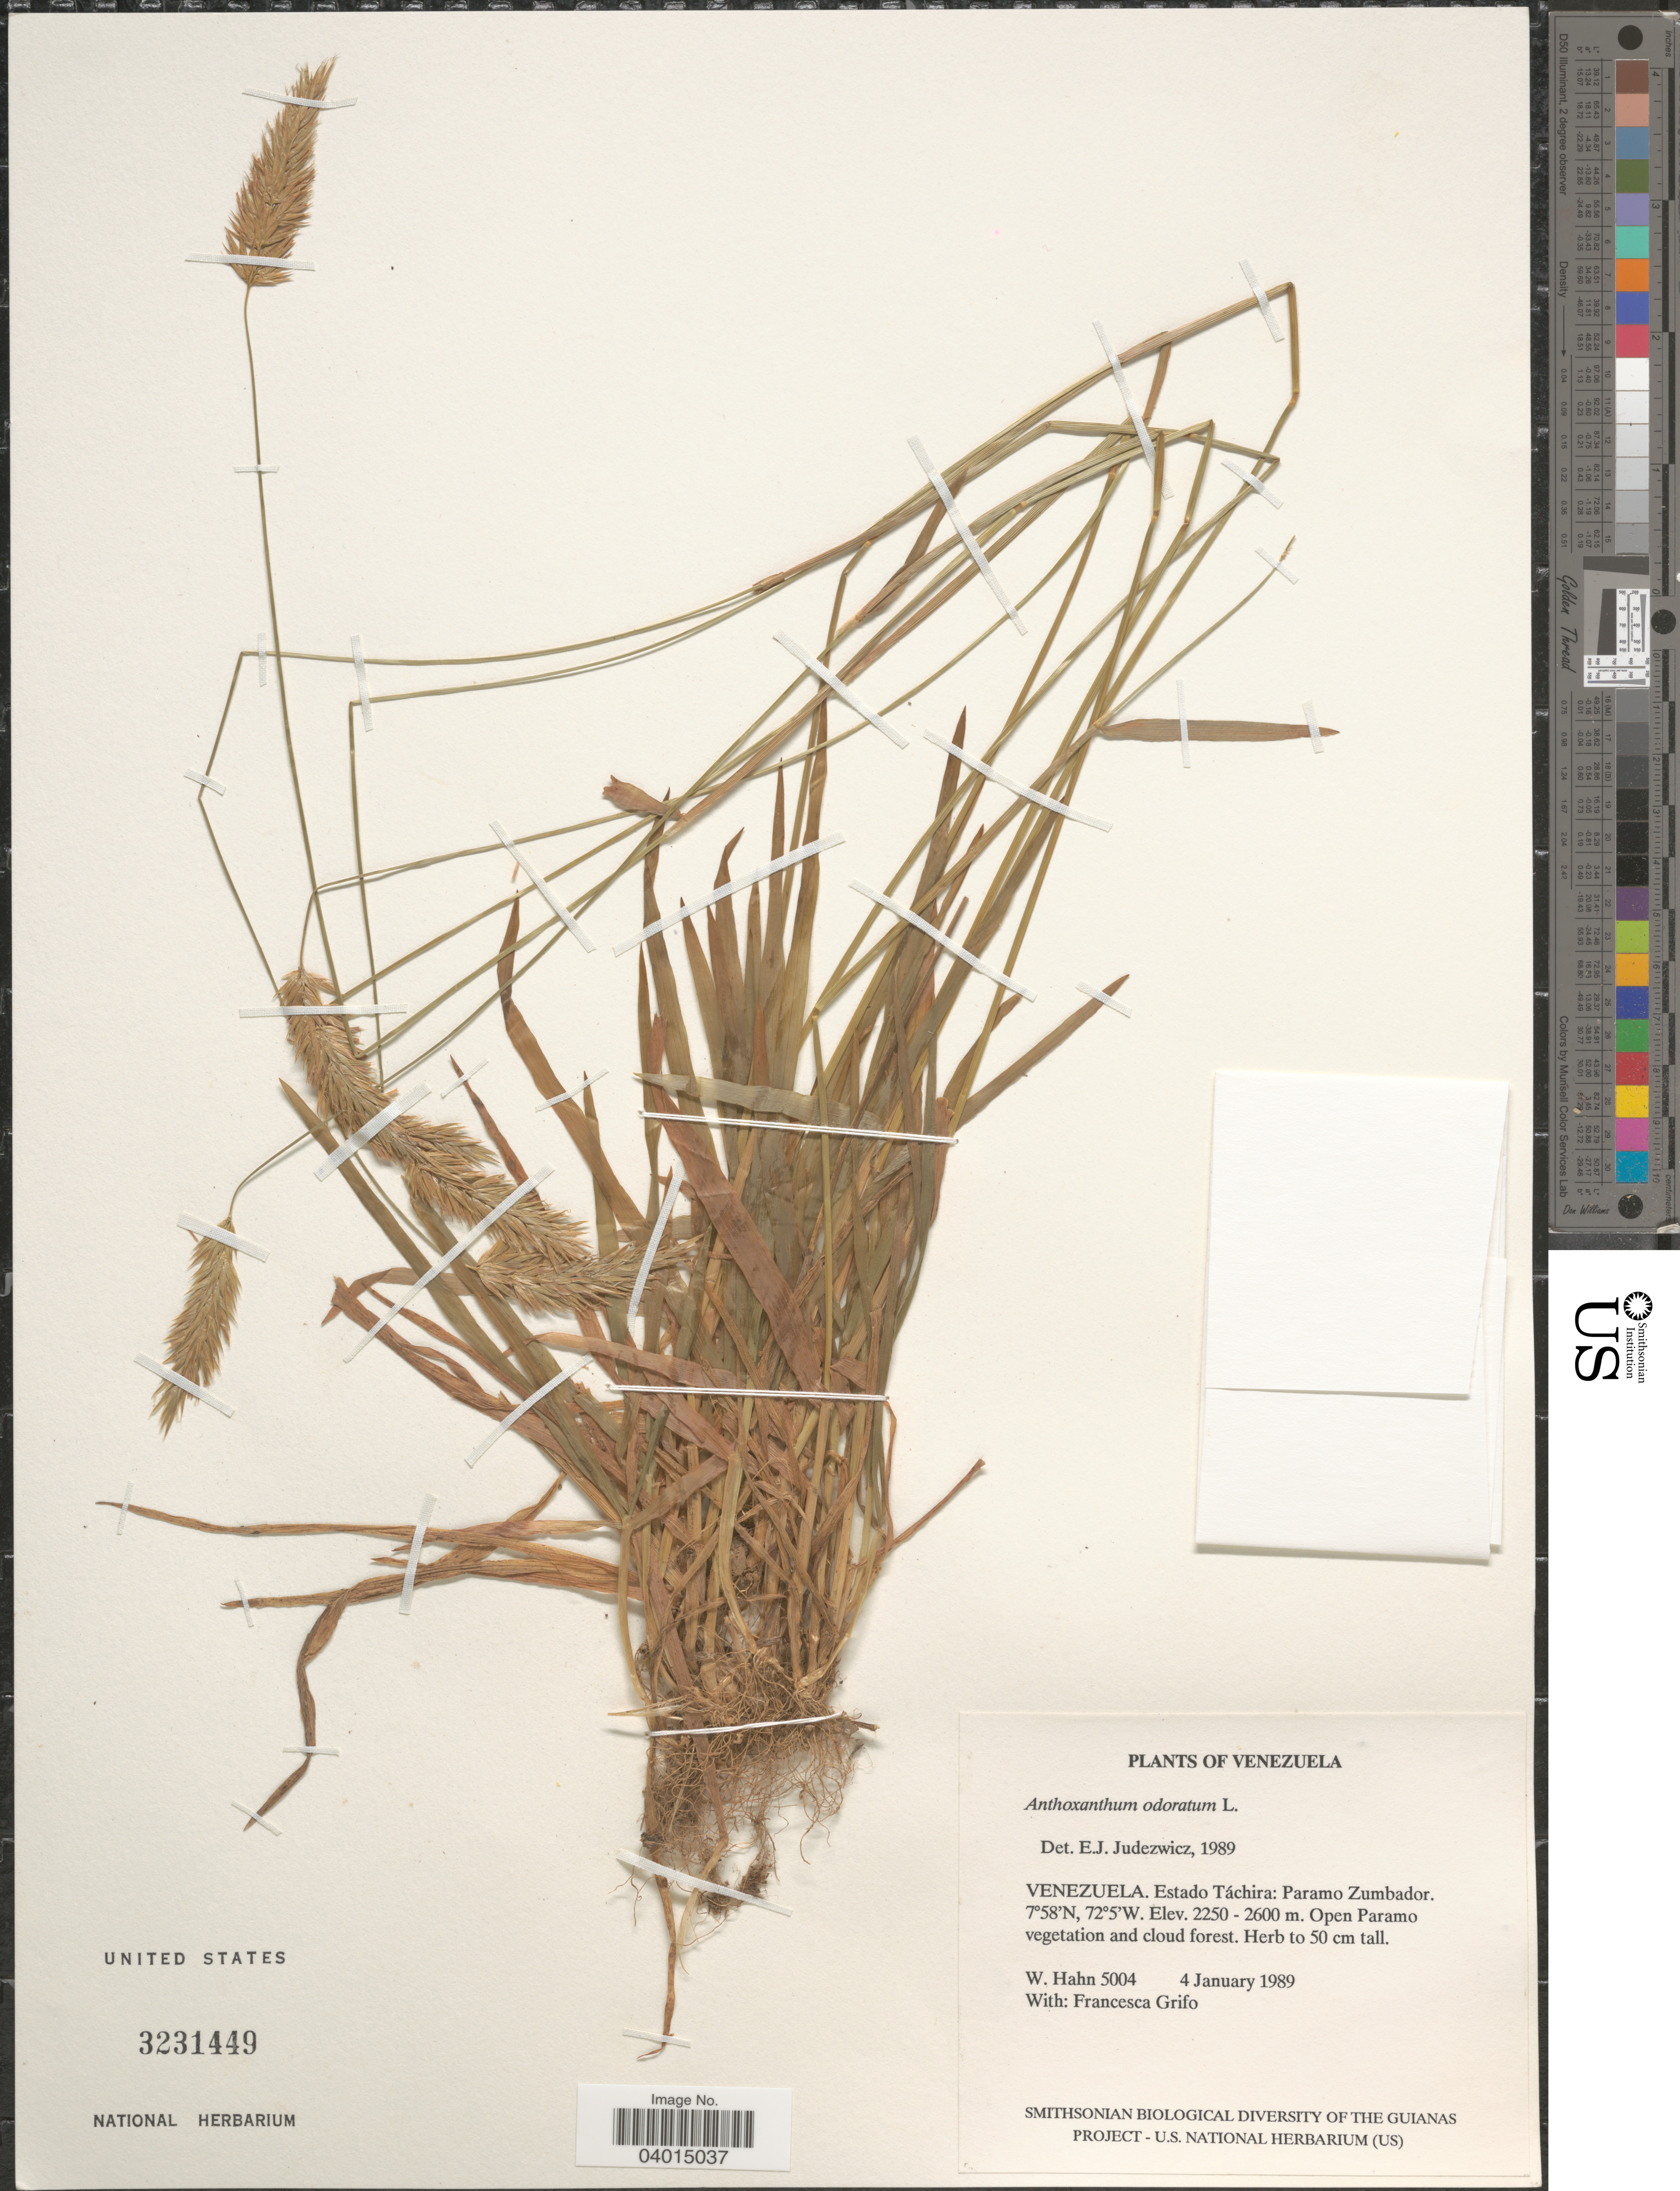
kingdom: Plantae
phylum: Tracheophyta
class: Liliopsida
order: Poales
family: Poaceae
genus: Anthoxanthum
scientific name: Anthoxanthum odoratum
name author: L.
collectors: W. Hahn & F. Grifo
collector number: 5004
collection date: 1989-01-04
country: Venezuela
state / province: Tachira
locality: Paramo Zumbador.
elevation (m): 2250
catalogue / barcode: US 3231449